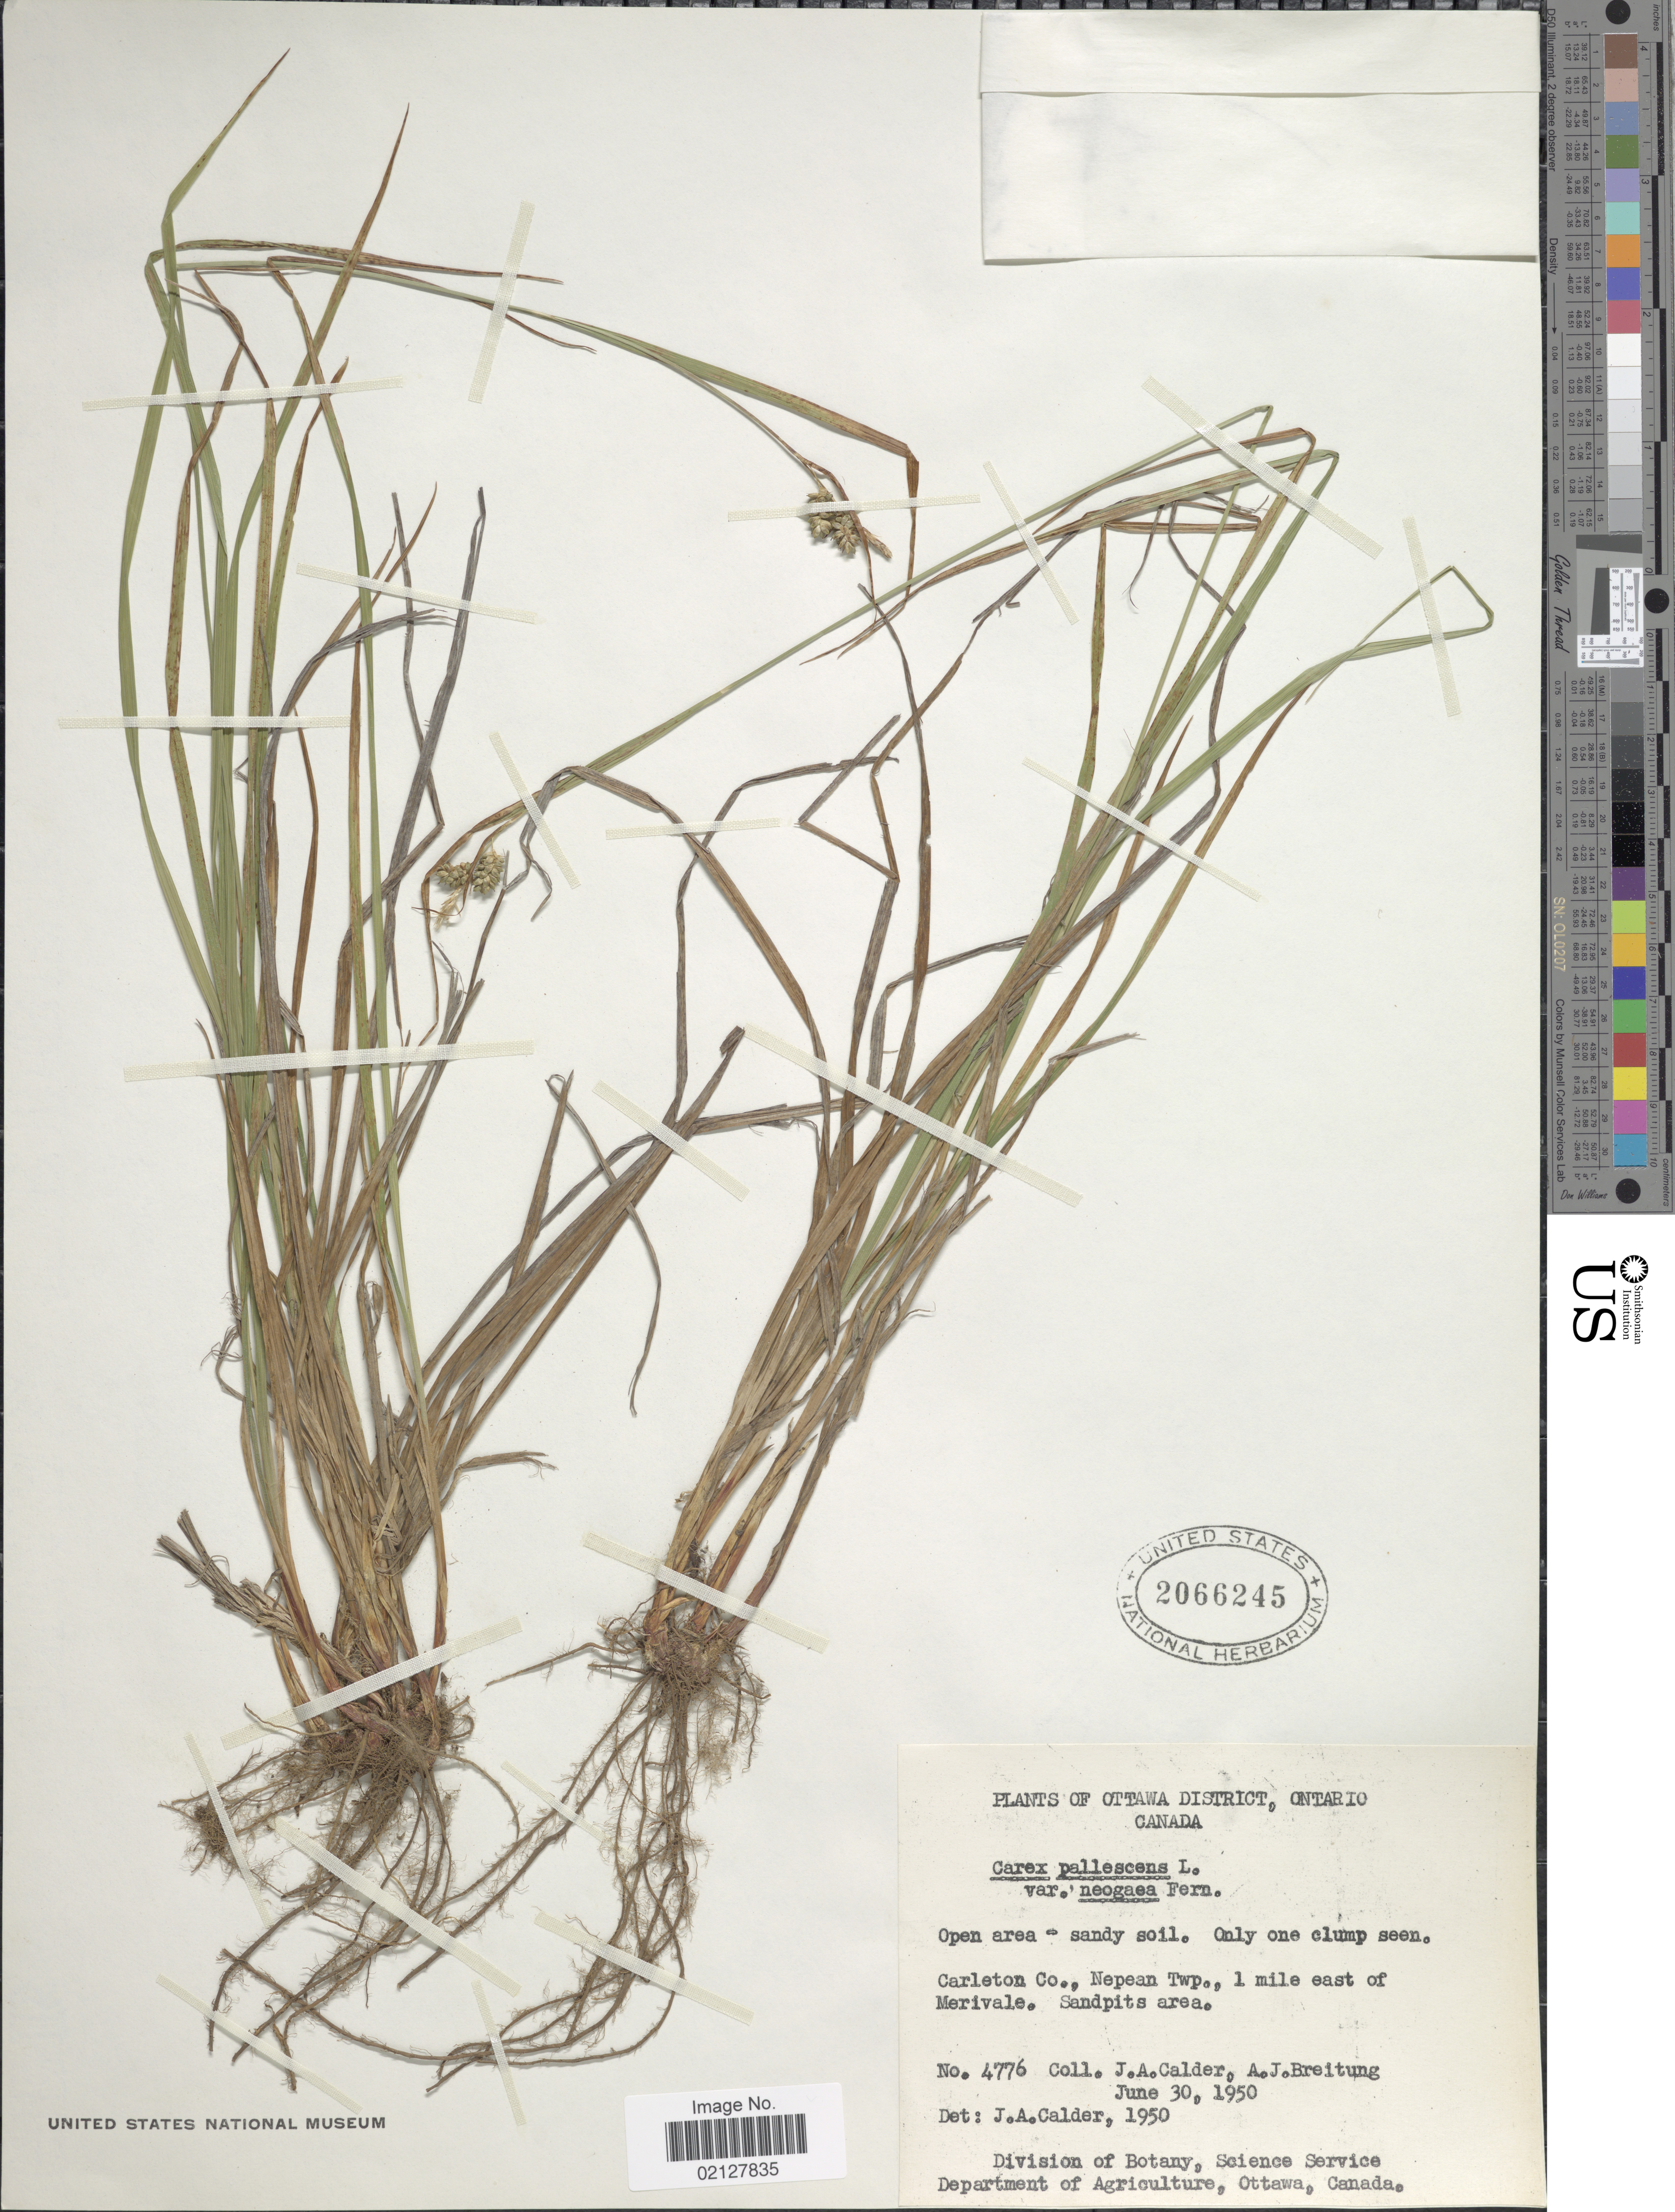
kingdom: Plantae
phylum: Tracheophyta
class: Liliopsida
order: Poales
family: Cyperaceae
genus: Carex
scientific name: Carex pallescens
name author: L.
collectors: J. A. Calder & A. Breitung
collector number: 4776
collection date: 1950-06-30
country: Canada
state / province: Ontario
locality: Ottawa District. Carleton Co., Nepean Twp., 1 mile east of Merivale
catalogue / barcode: US 2066245